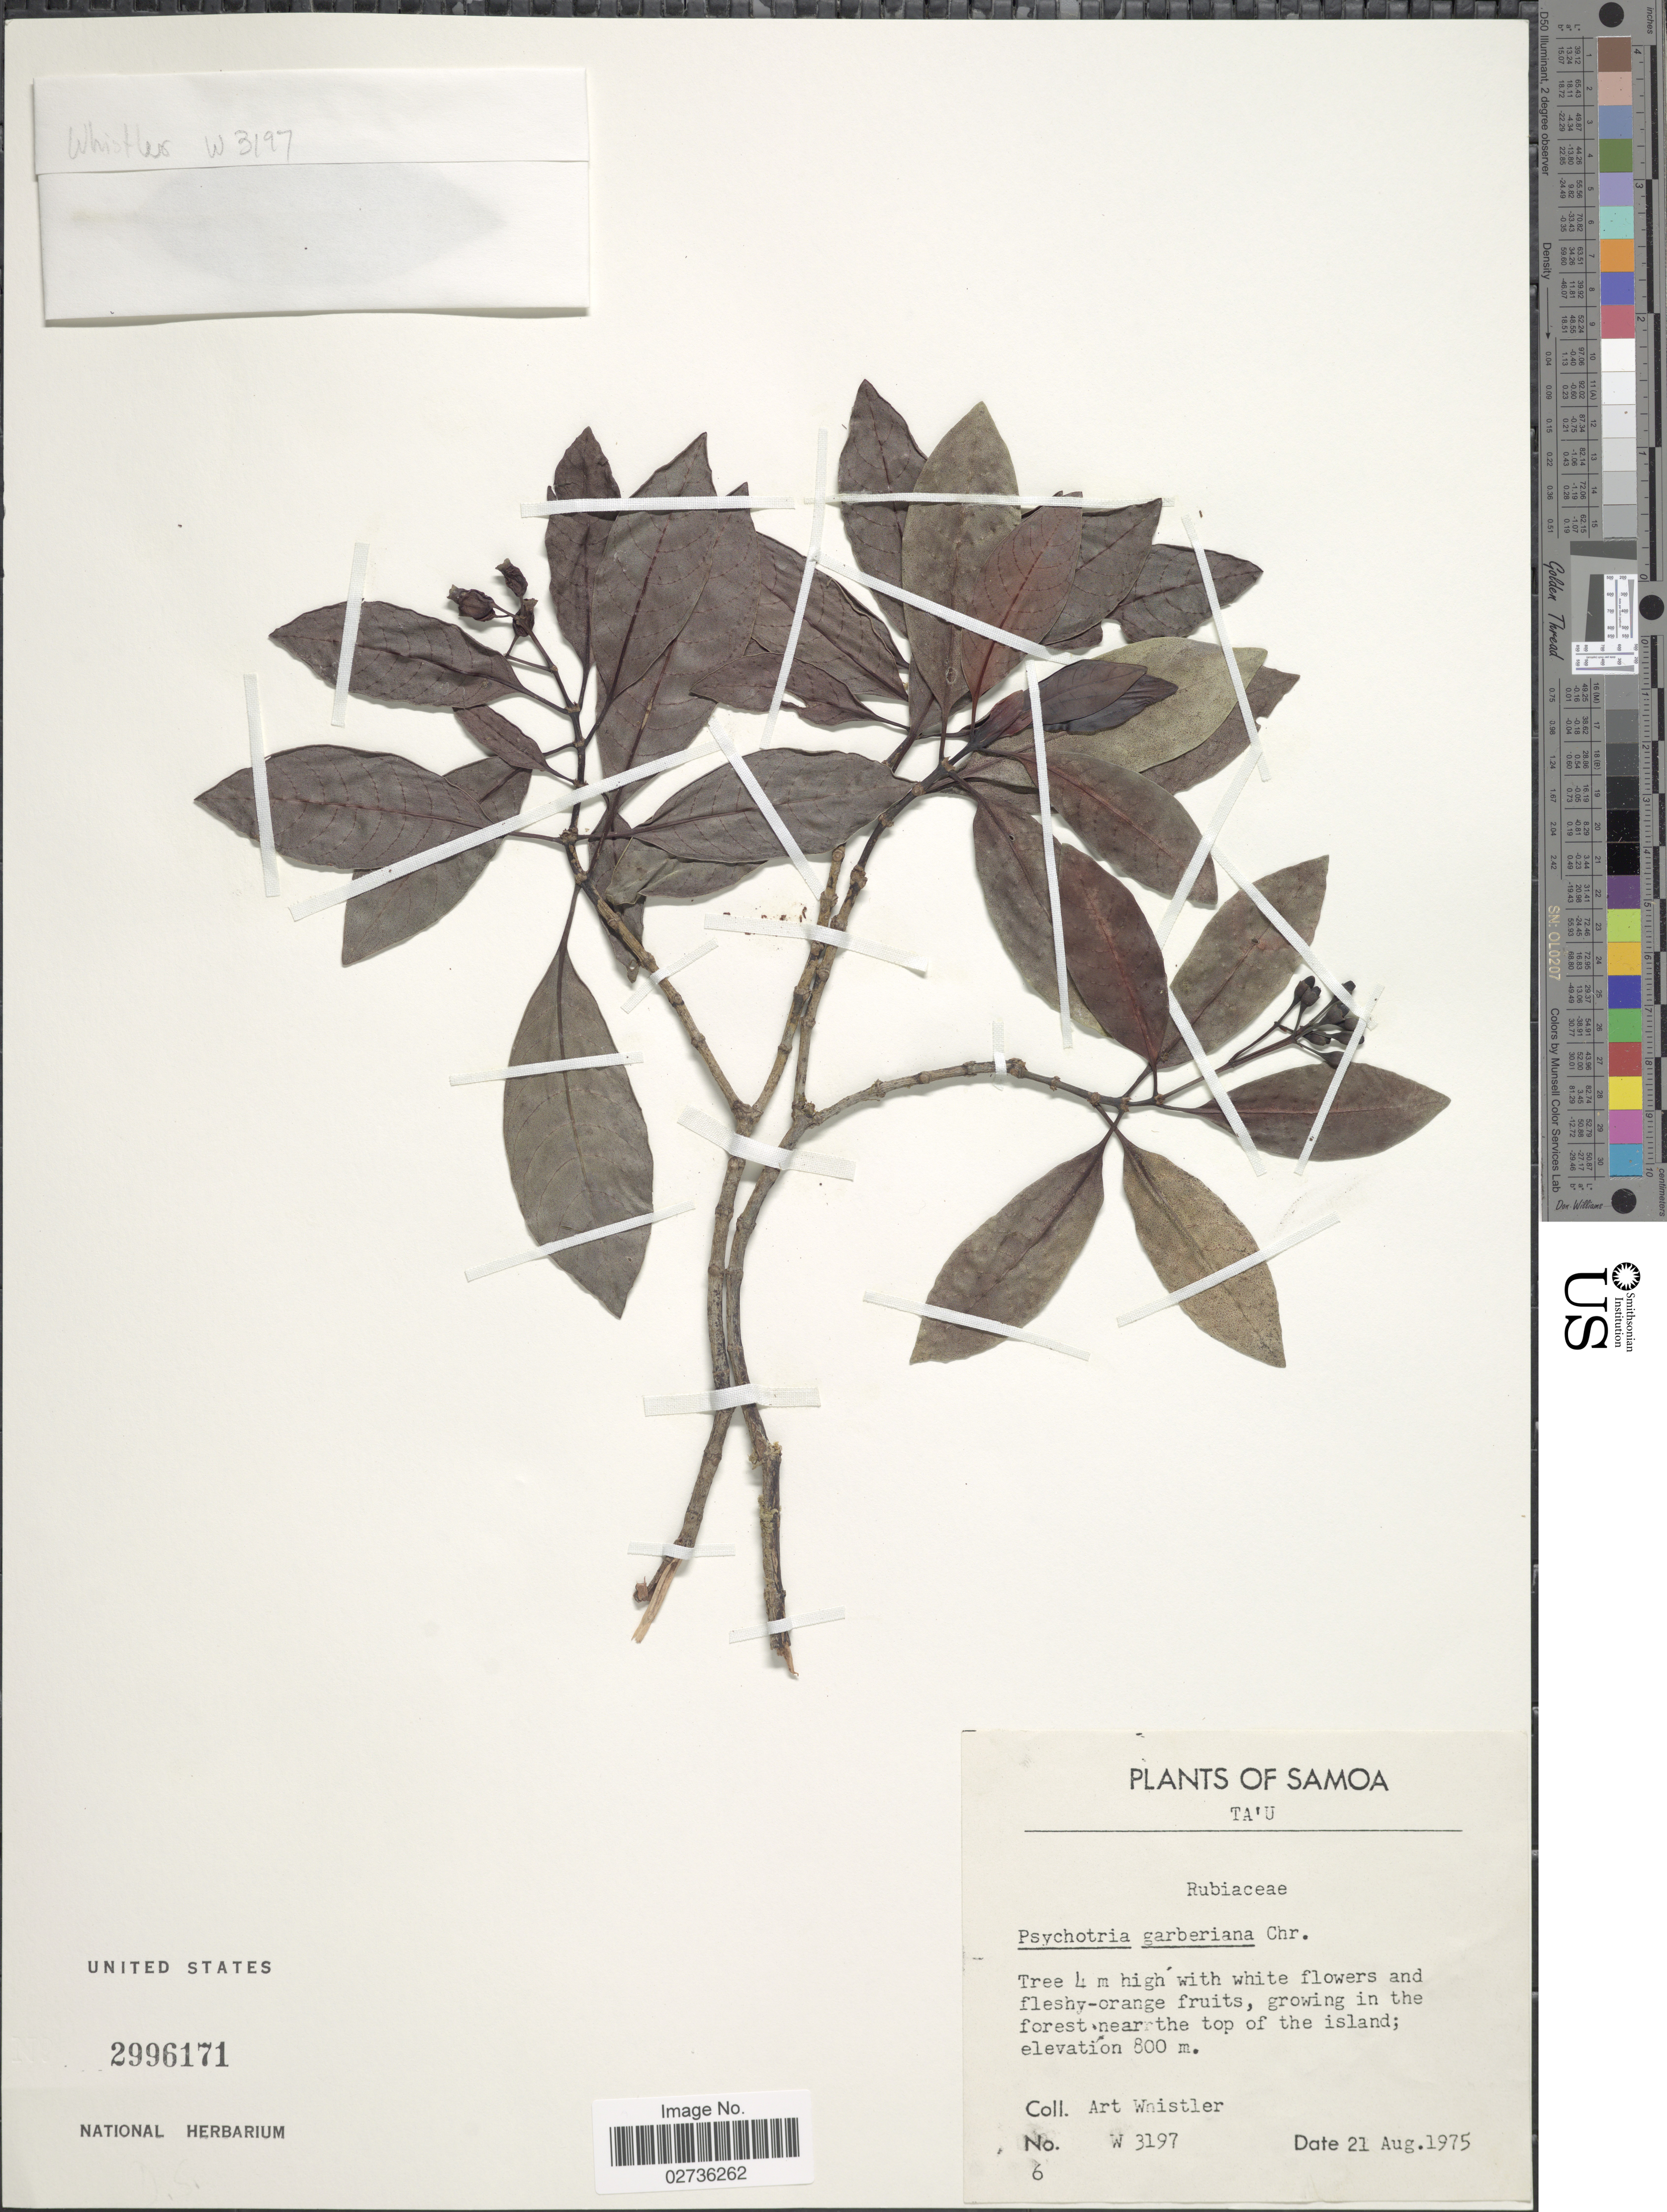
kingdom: Plantae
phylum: Tracheophyta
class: Magnoliopsida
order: Gentianales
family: Rubiaceae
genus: Psychotria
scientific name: Psychotria garberiana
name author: Christoph.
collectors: A. Whistler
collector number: W 3197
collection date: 1975-08-21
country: American Samoa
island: Ta'u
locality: Ta'u. Growing in the forest near the top of the island.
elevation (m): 800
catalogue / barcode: US 2996171